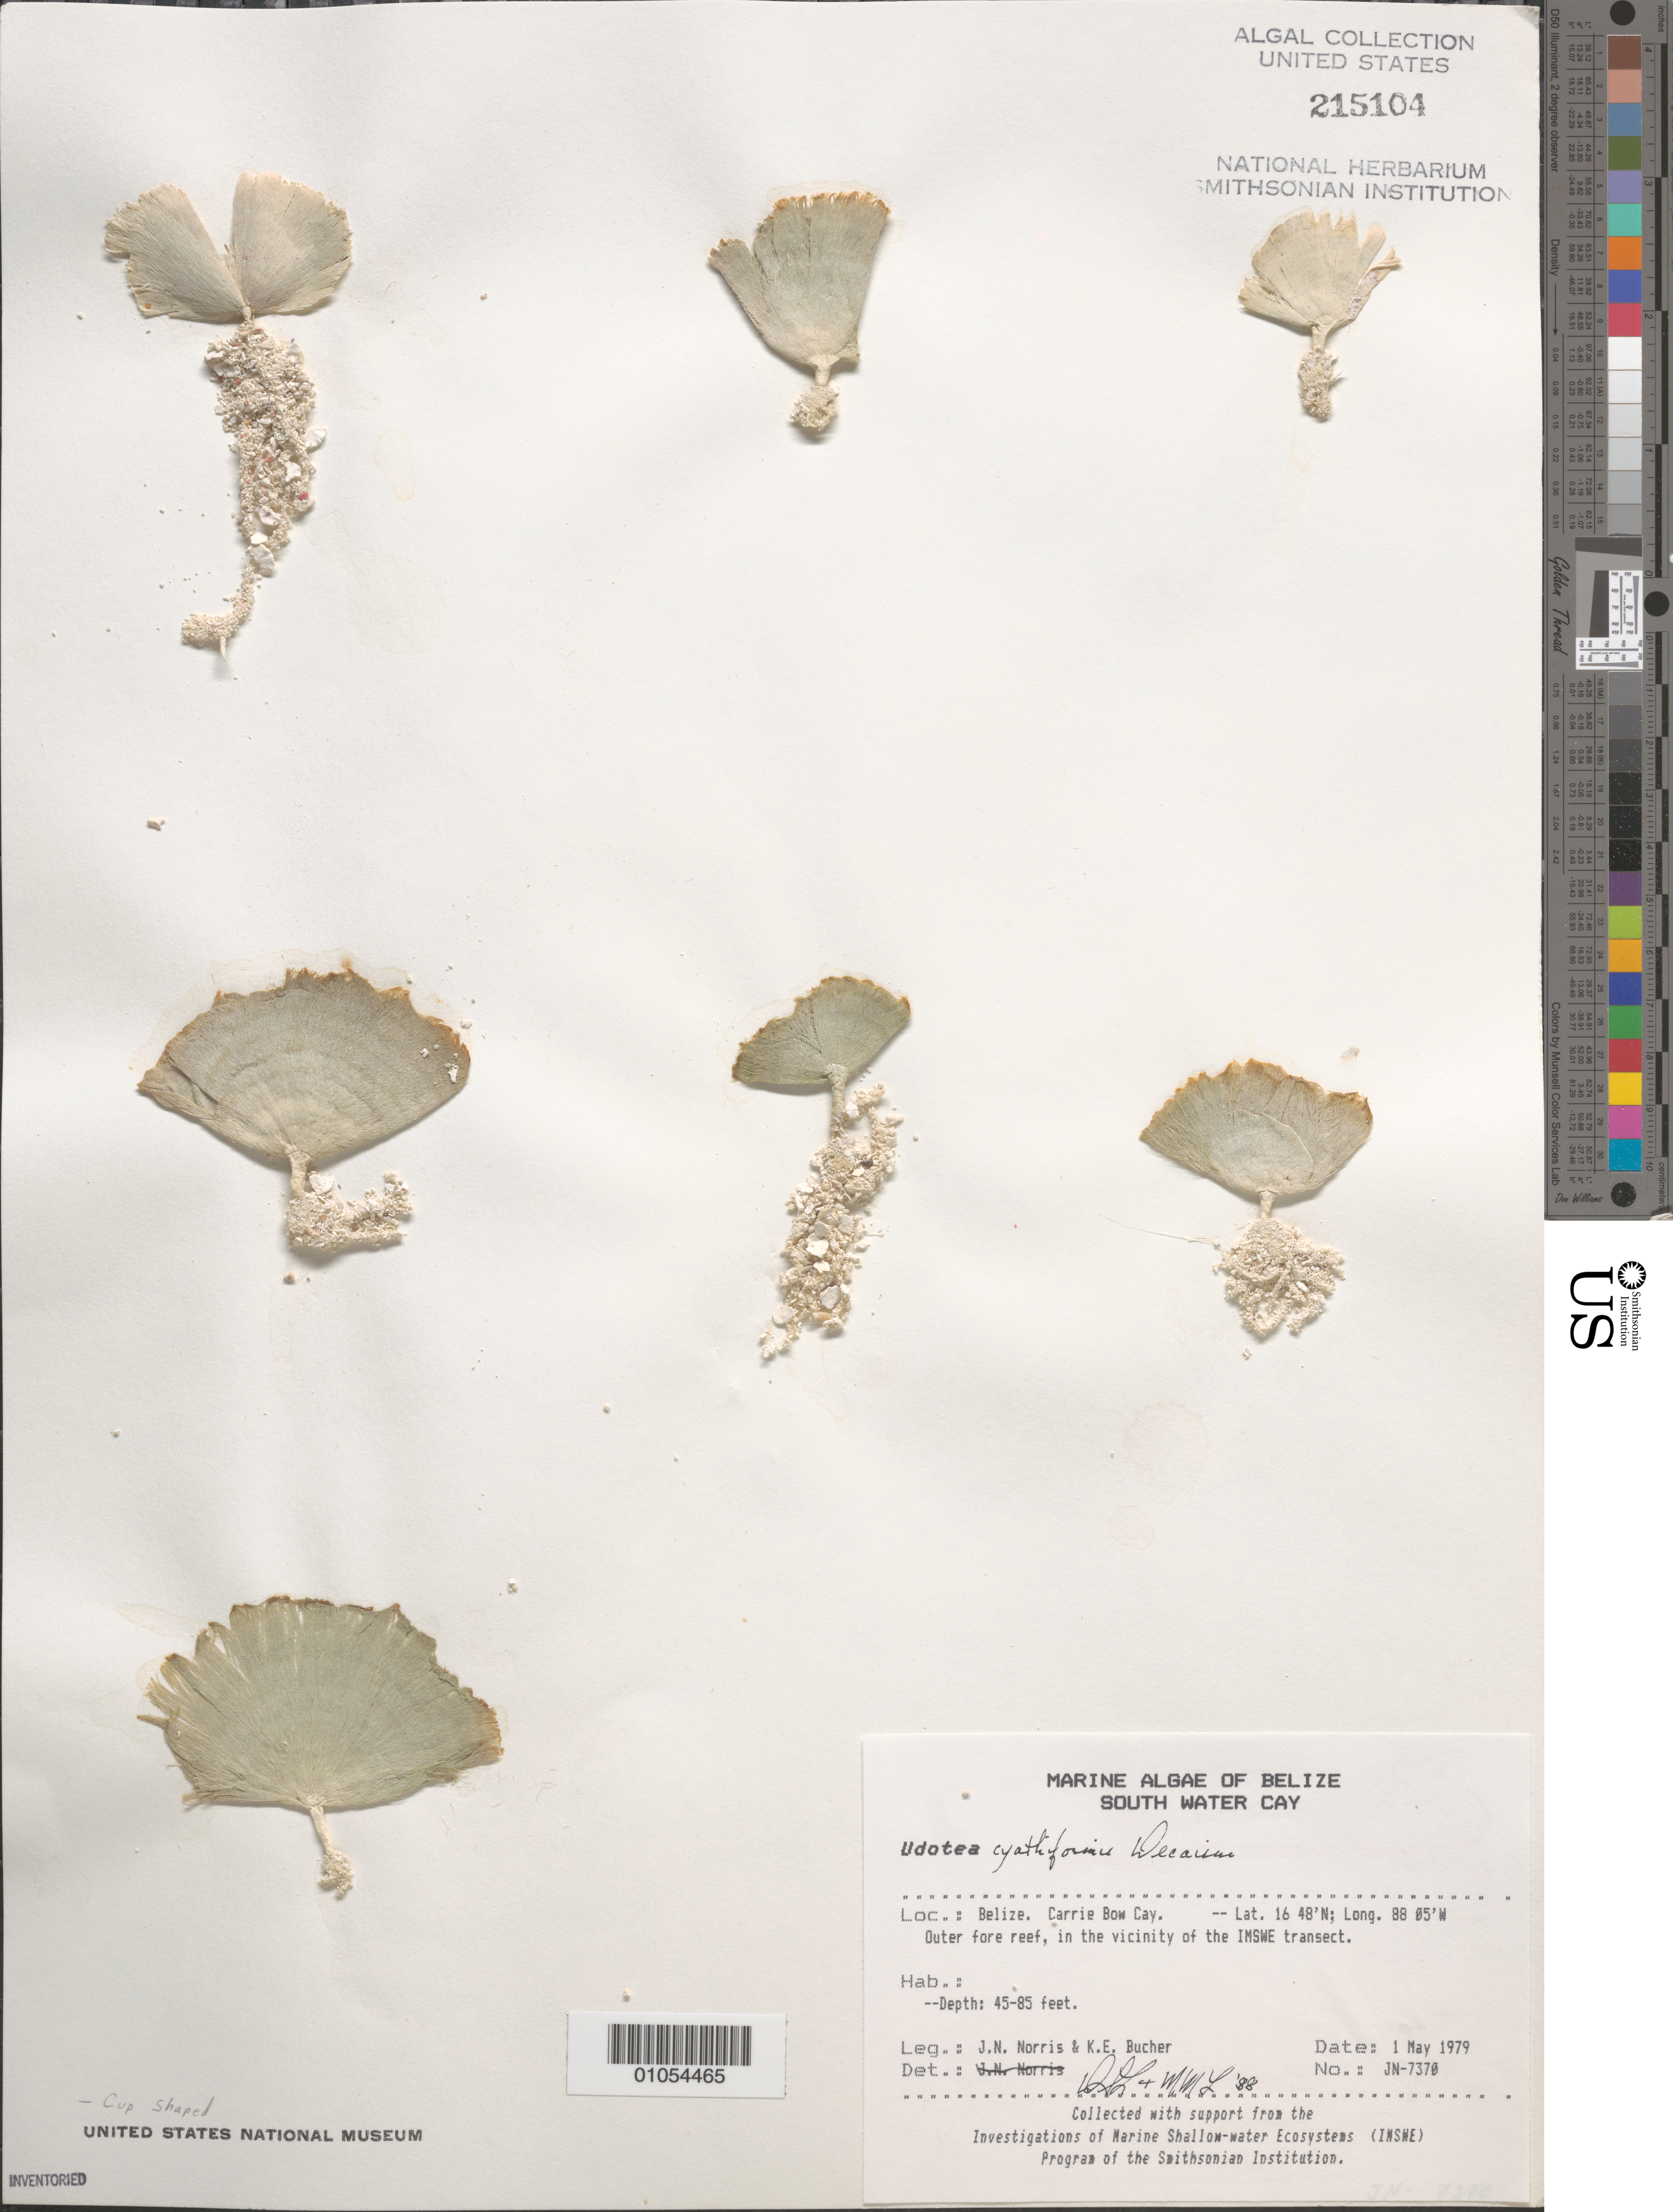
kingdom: Plantae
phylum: Chlorophyta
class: Ulvophyceae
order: Bryopsidales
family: Udoteaceae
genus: Udotea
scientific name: Udotea cyathiformis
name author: Decne.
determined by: Littler, D. S.; Littler, M. M.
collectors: J. N. Norris & K. E. Bucher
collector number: JN-7370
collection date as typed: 01 May 1979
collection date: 1979-05-01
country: Belize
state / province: Stann Creek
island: Carrie Bow Cay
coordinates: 16 48'N, 88 05'W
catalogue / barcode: US 215104